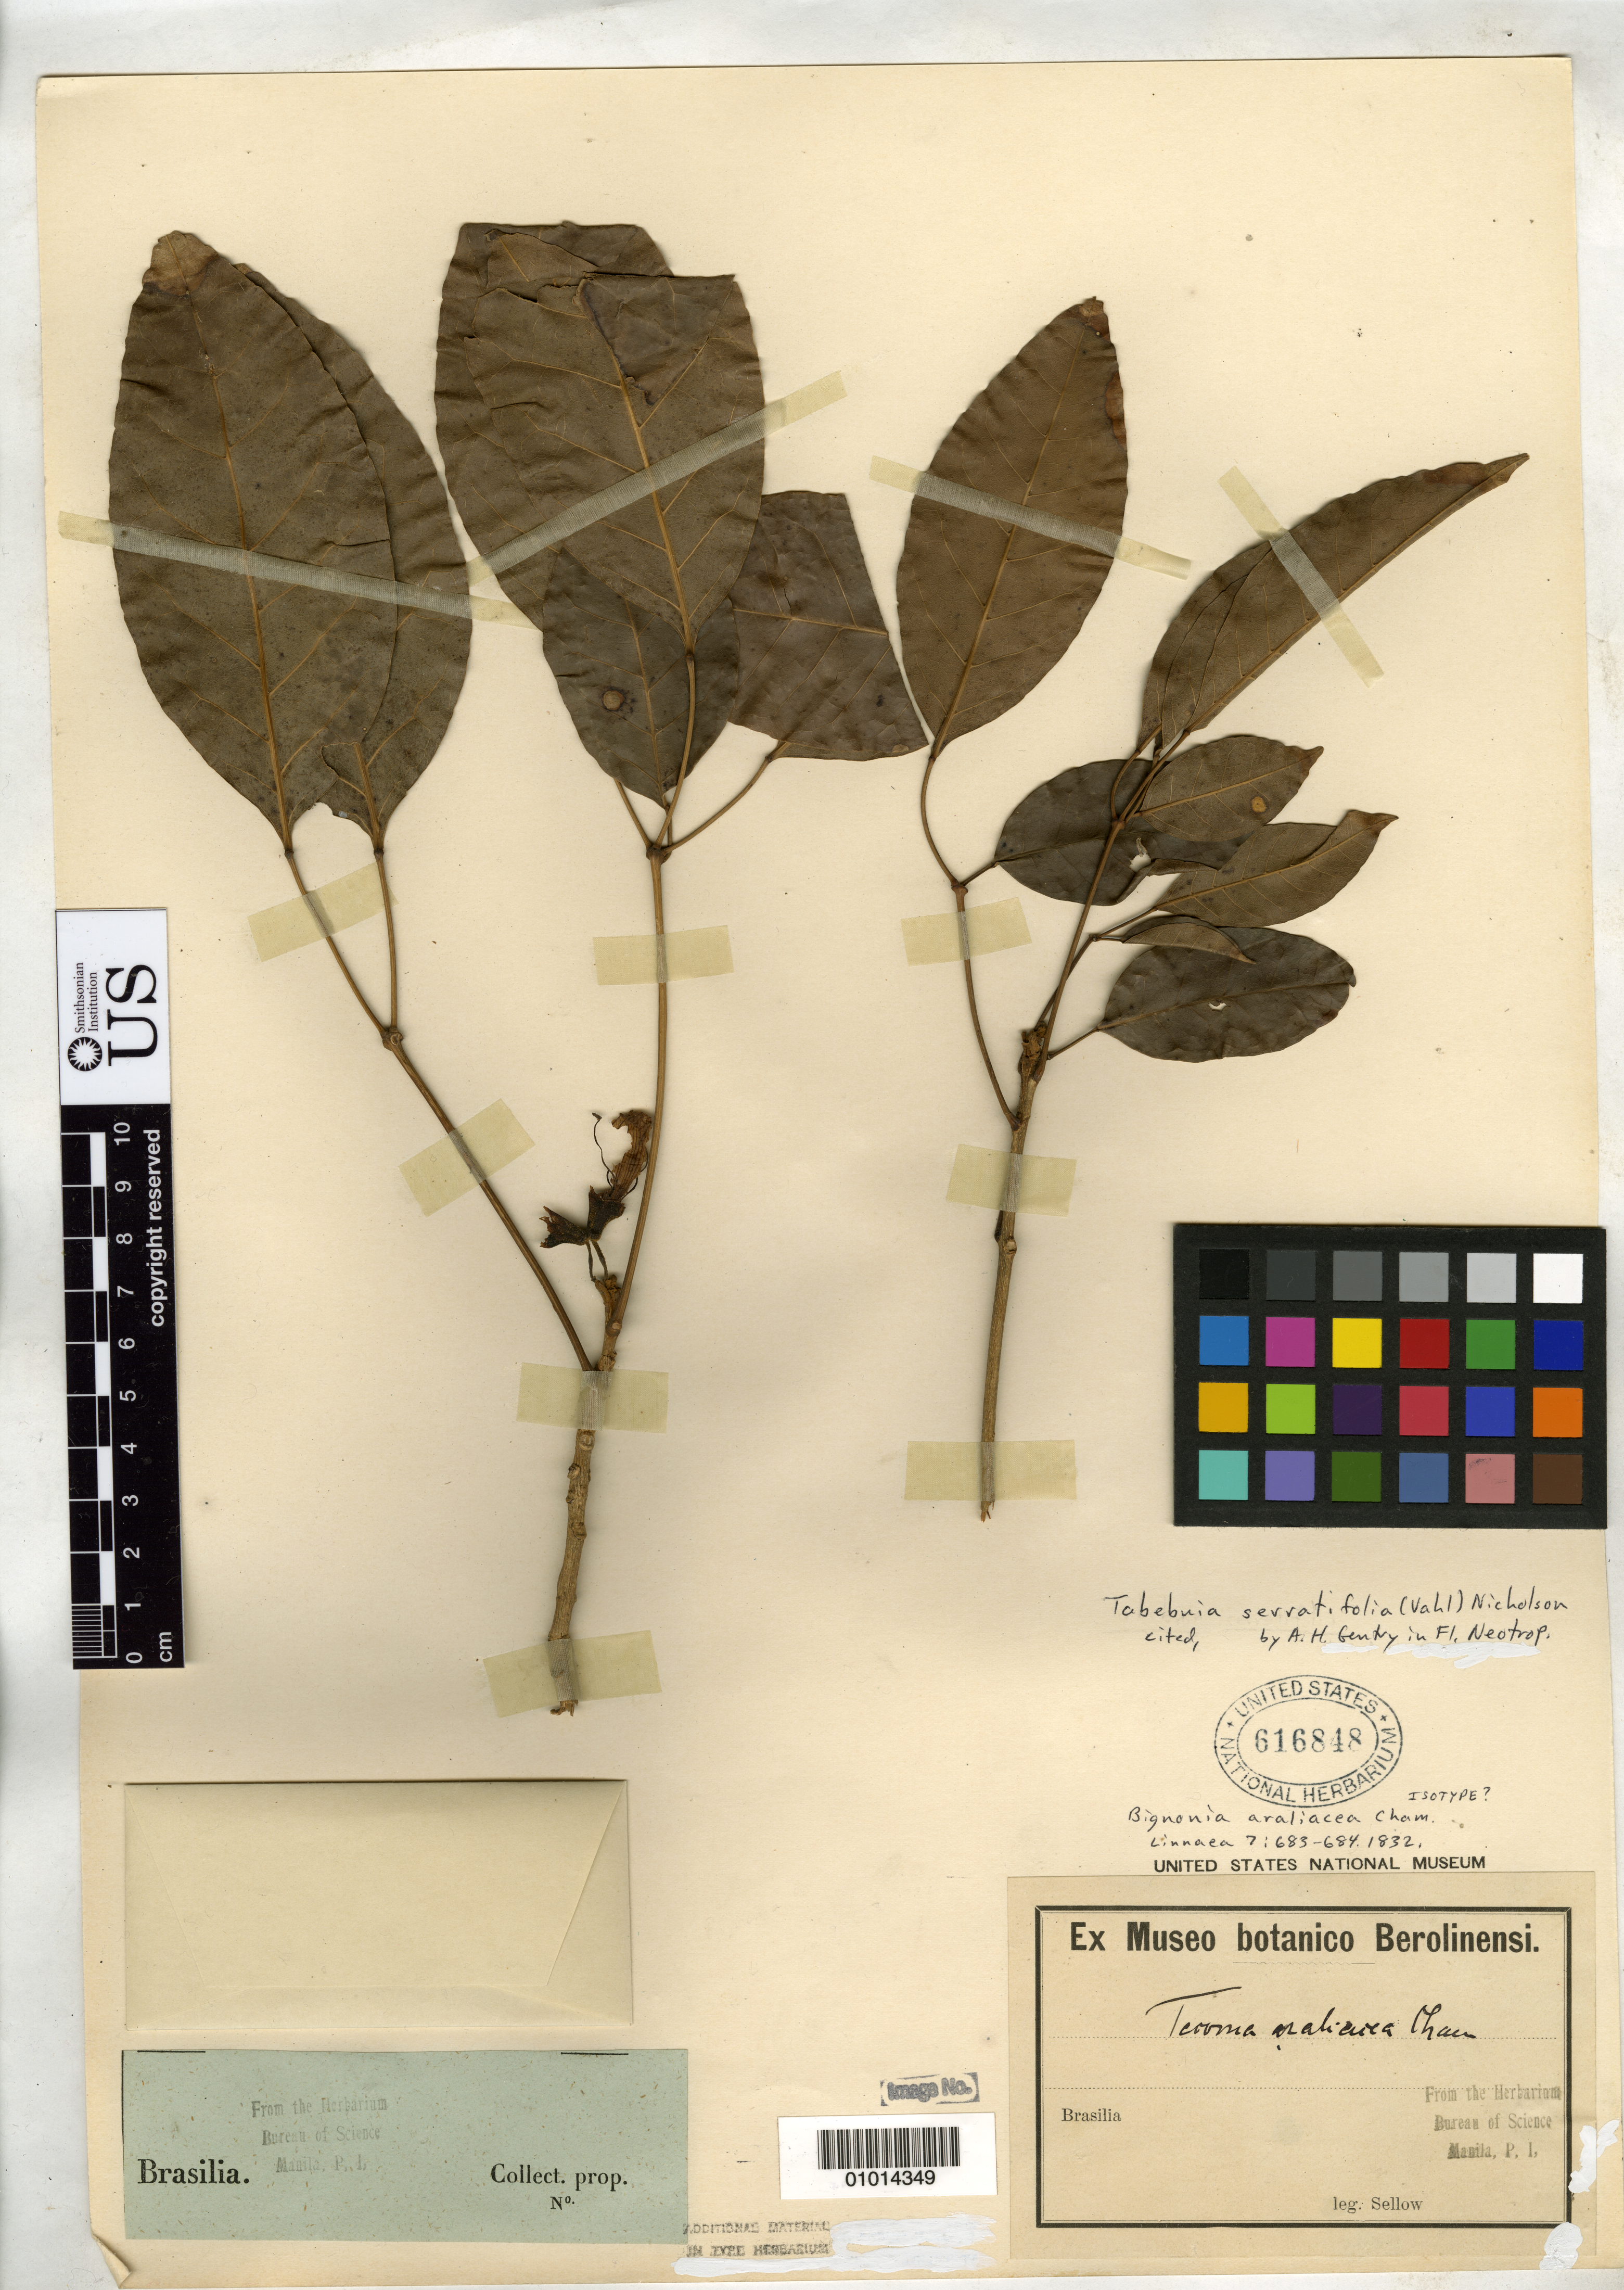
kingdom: Plantae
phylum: Tracheophyta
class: Magnoliopsida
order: Lamiales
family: Bignoniaceae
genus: Bignonia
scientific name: Bignonia araliacea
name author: Cham.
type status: Isotype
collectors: F. Sellow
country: Brazil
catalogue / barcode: US 616848